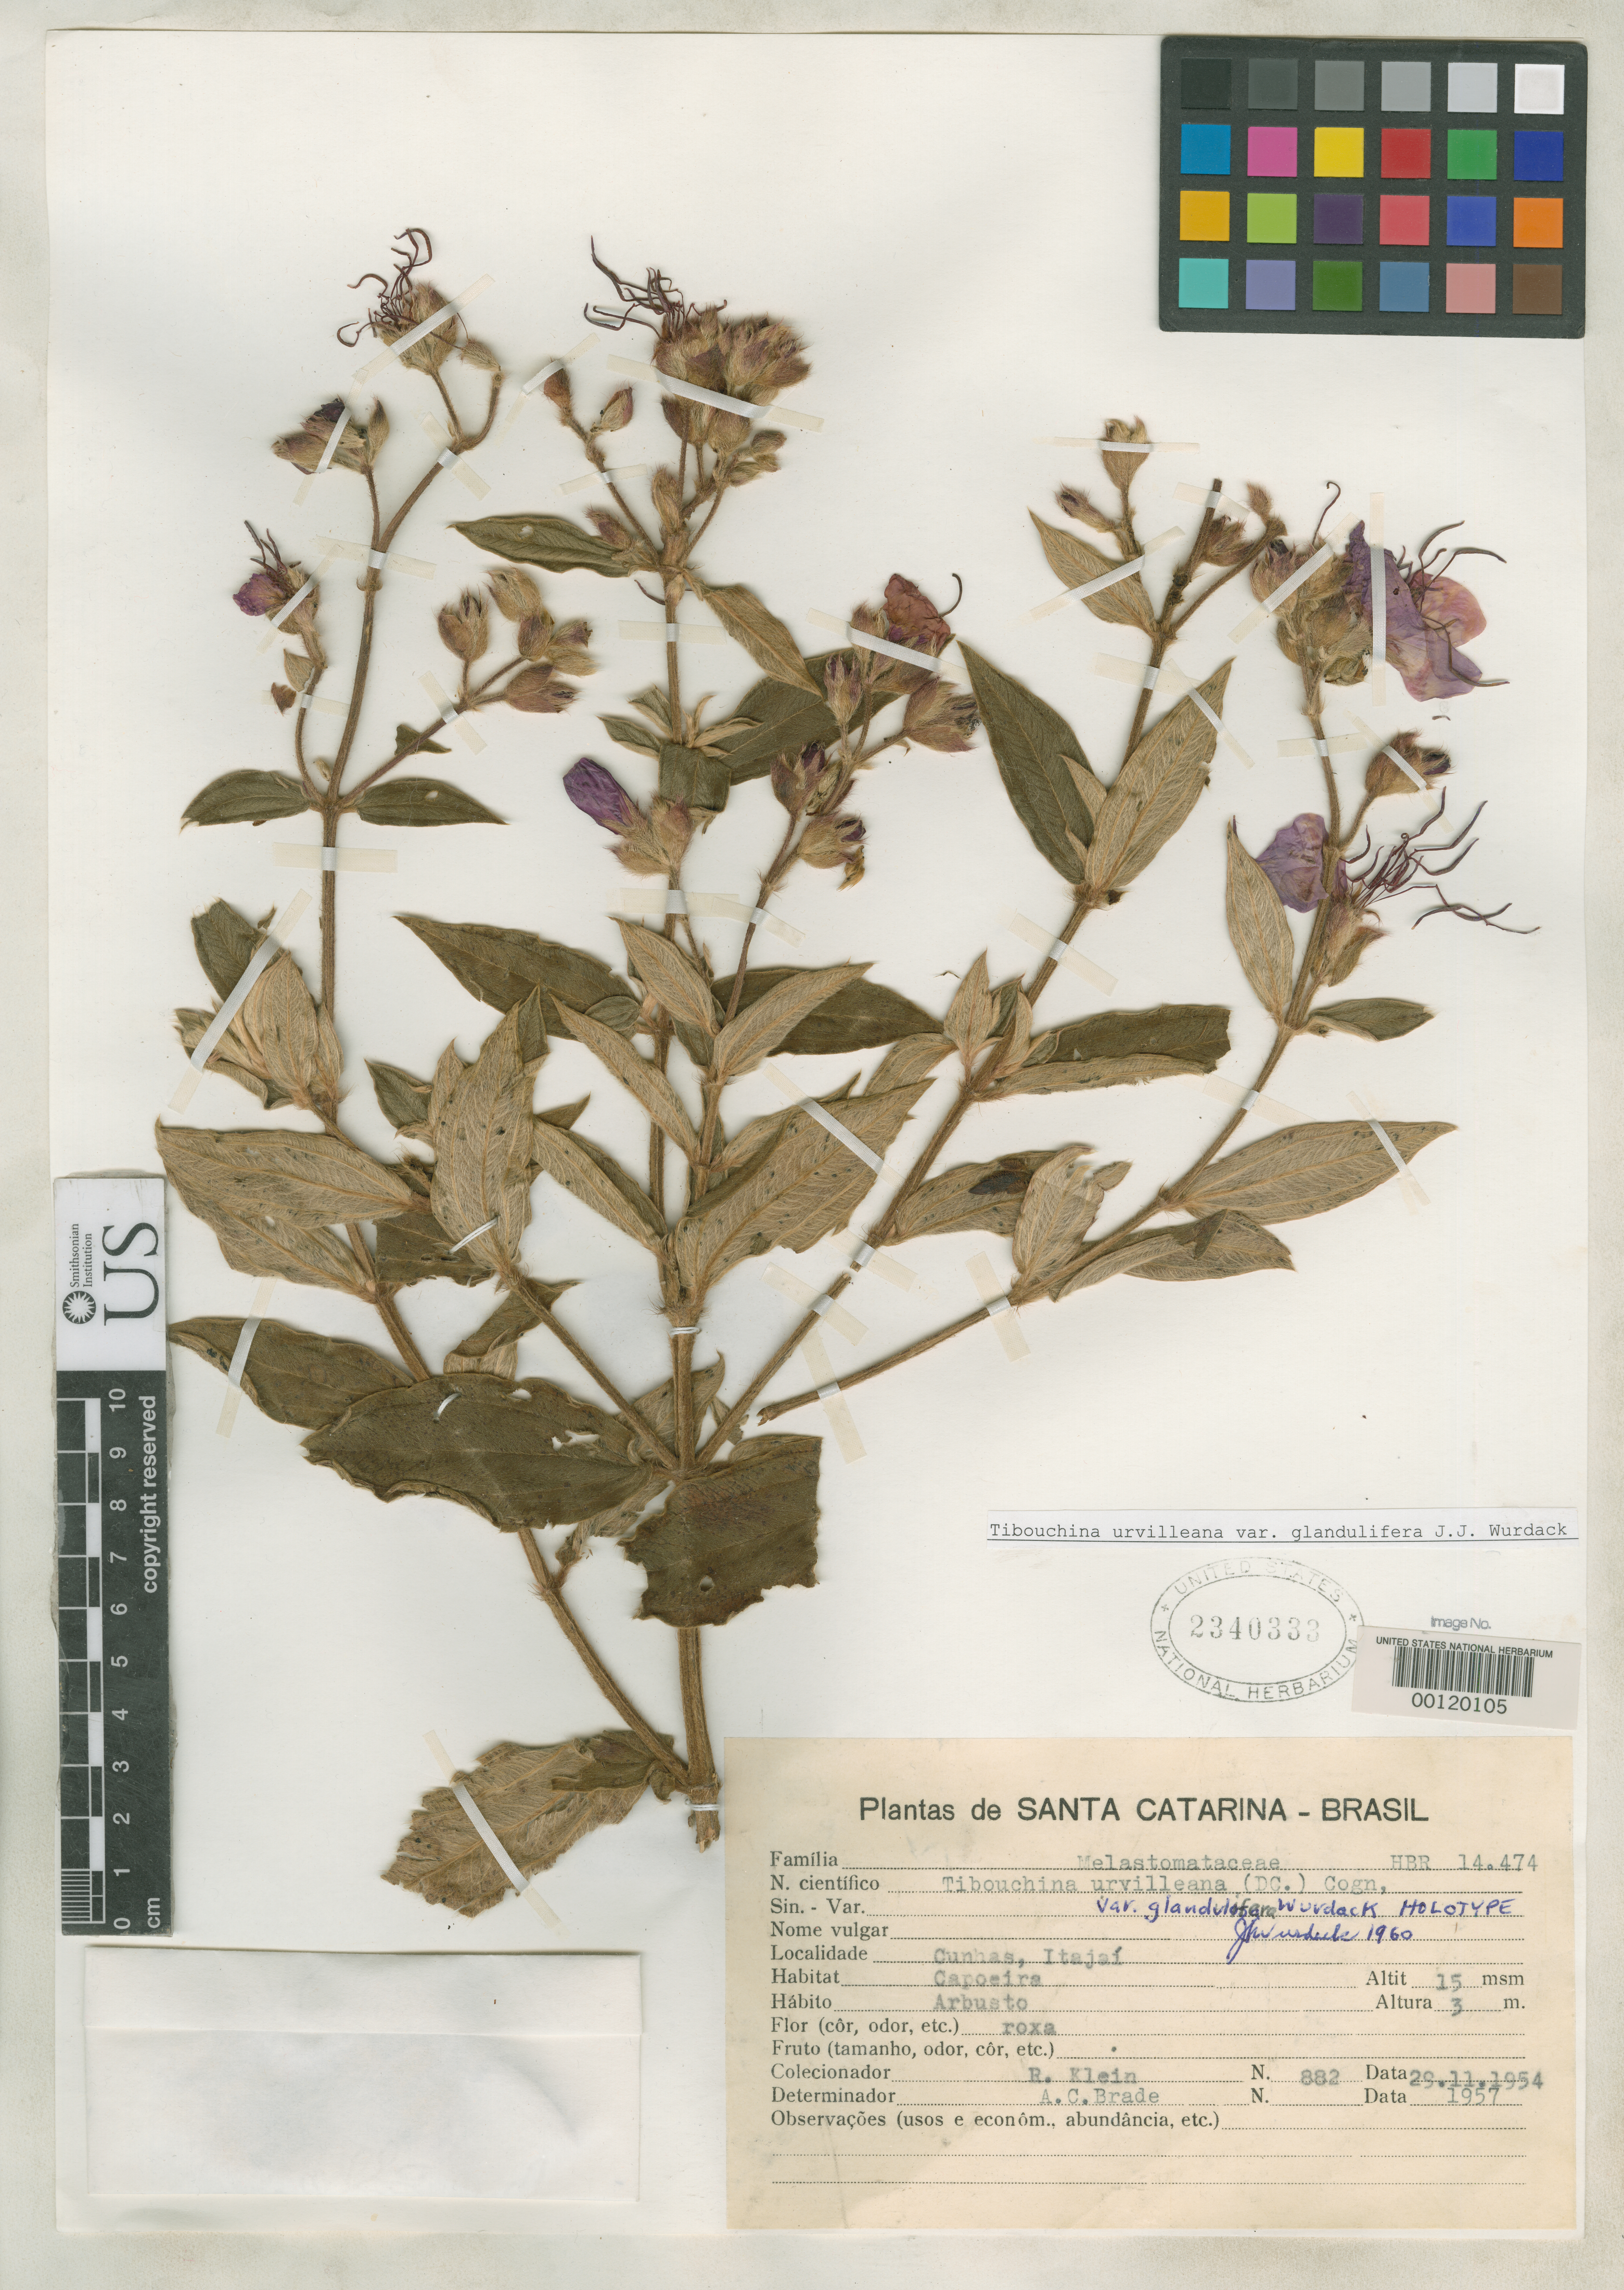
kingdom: Plantae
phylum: Tracheophyta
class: Magnoliopsida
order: Myrtales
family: Melastomataceae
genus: Tibouchina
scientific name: Tibouchina urvilleana var. glandulifera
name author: Wurdack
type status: Holotype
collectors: R. M. Klein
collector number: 882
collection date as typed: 29 Nov 1954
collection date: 1954-11-29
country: Brazil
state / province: Santa Catarina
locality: Ararangua, Cunhas, Itajai, Capoeira.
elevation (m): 15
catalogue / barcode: US 2340333